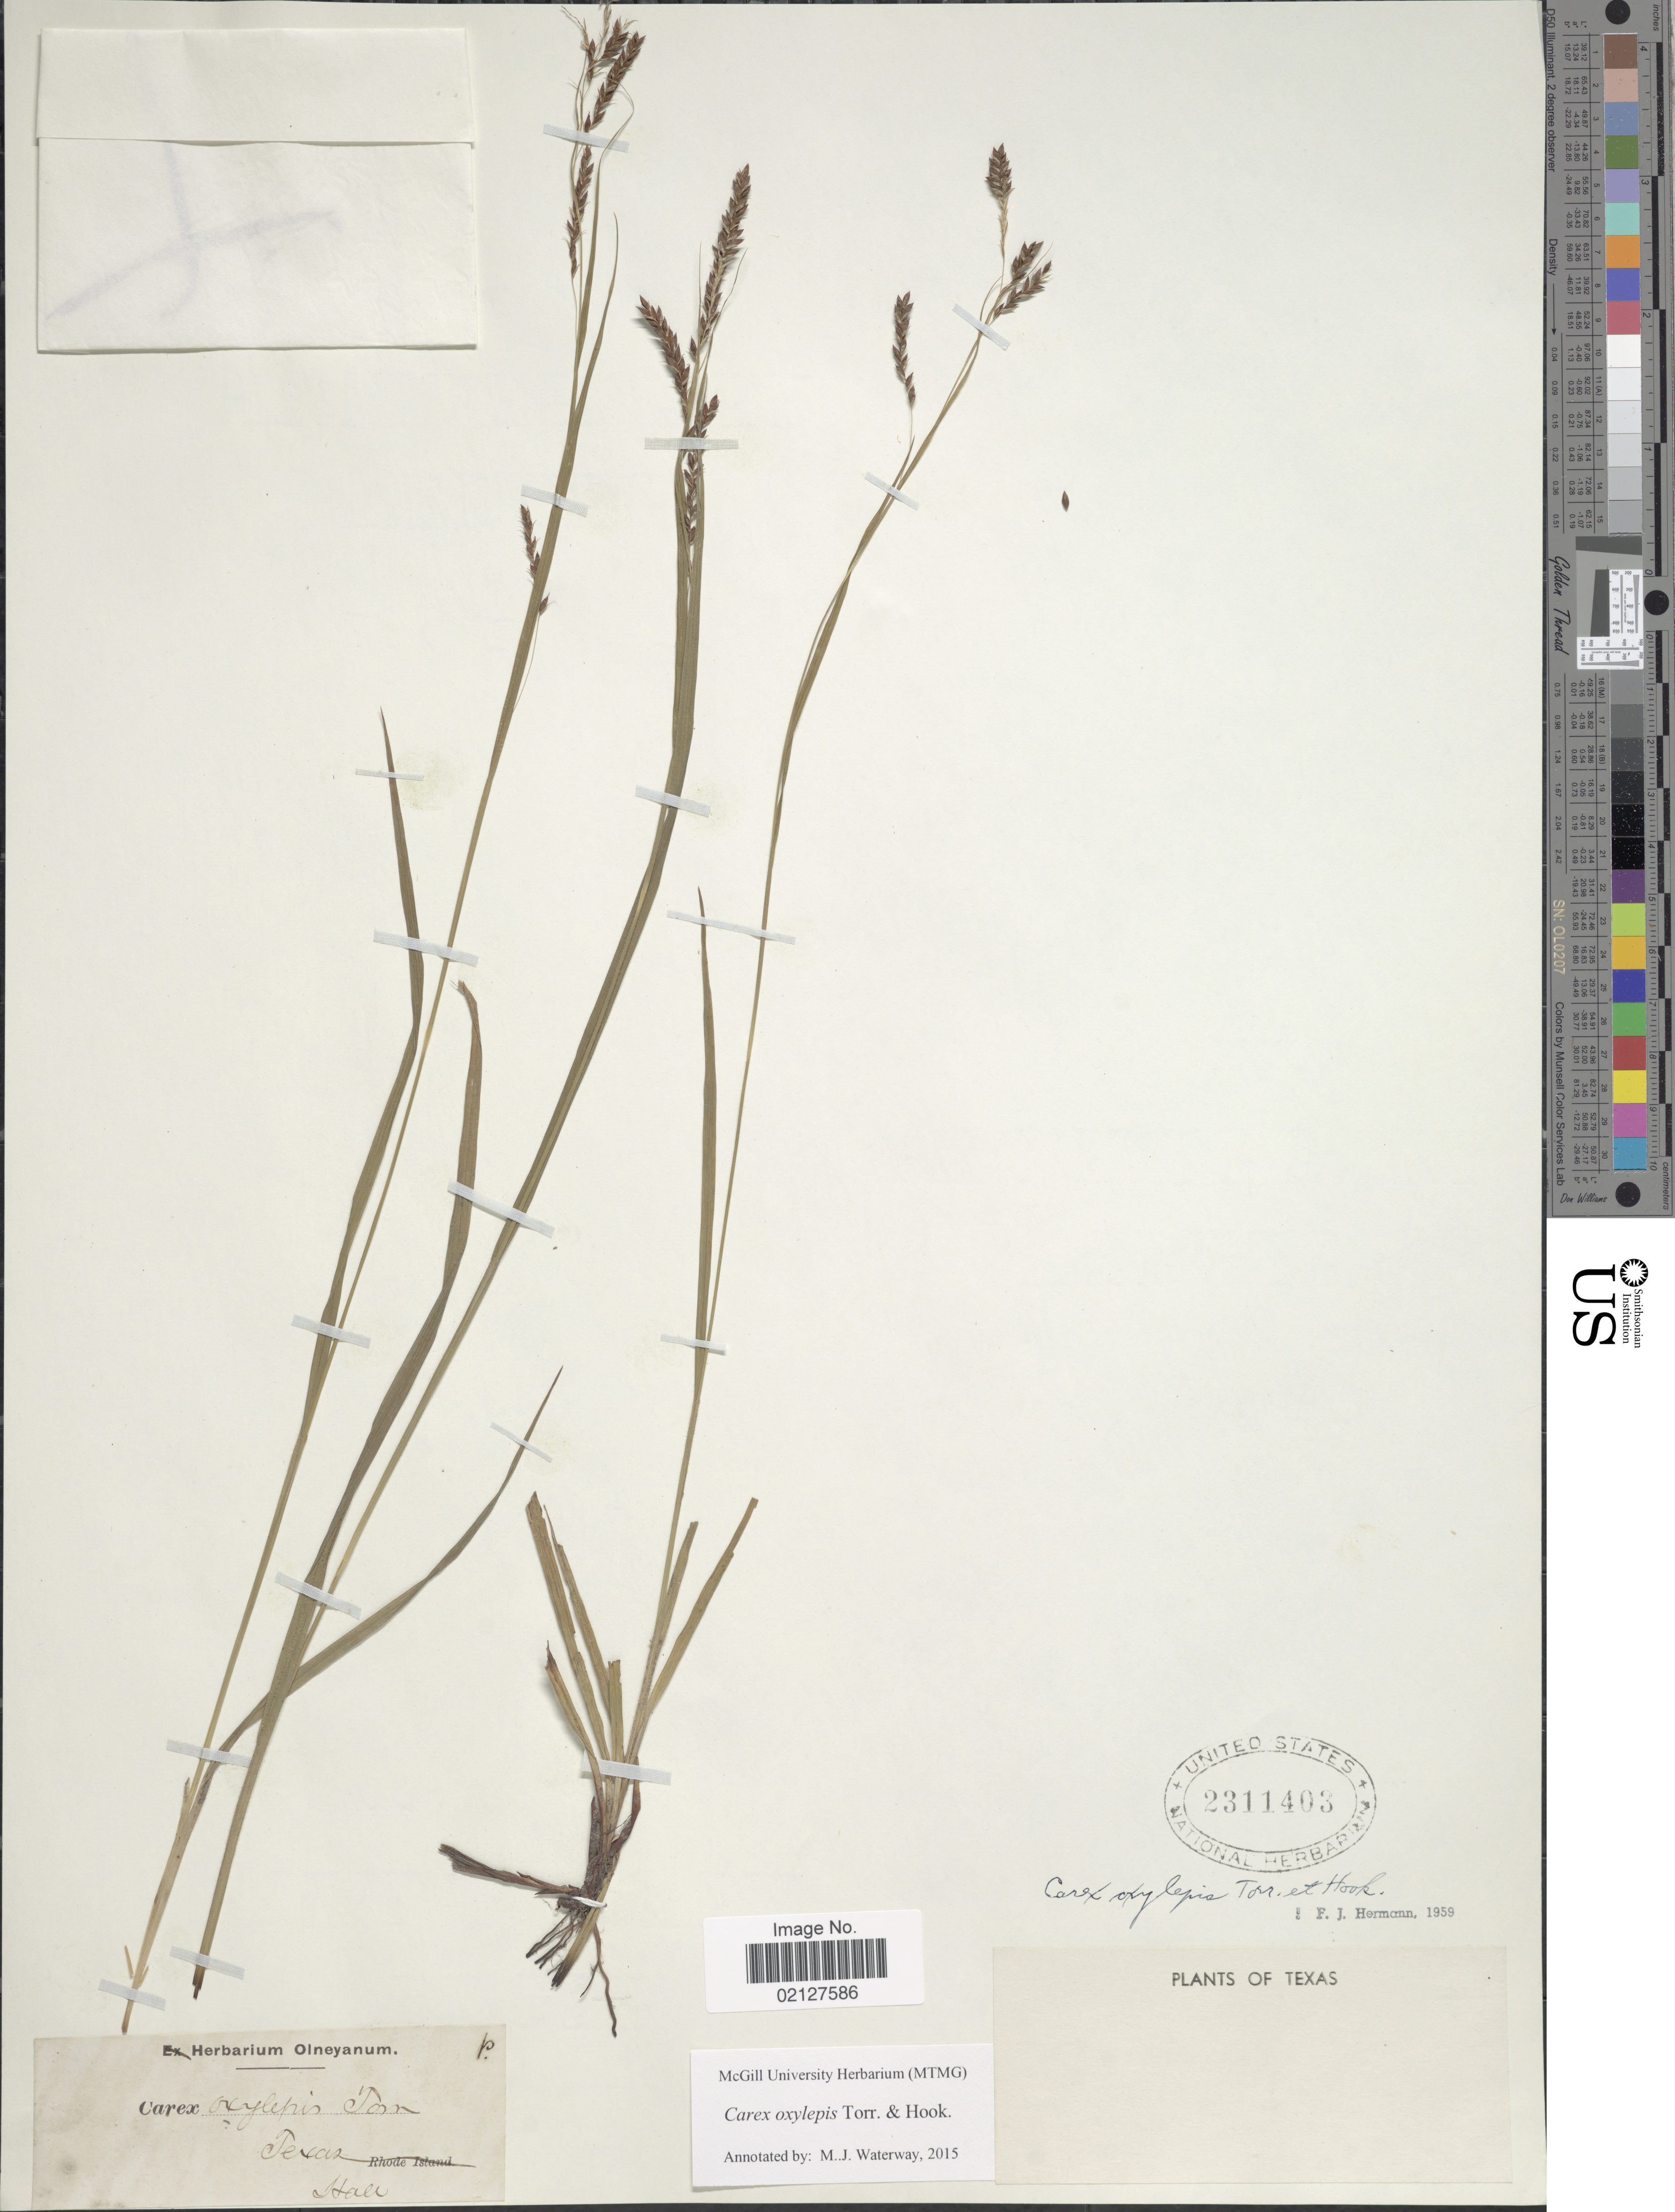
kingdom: Plantae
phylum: Tracheophyta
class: Liliopsida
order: Poales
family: Cyperaceae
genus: Carex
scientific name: Carex oxylepis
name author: Torr. & Hook.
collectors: -- Hall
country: United States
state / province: Texas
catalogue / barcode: US 2311403